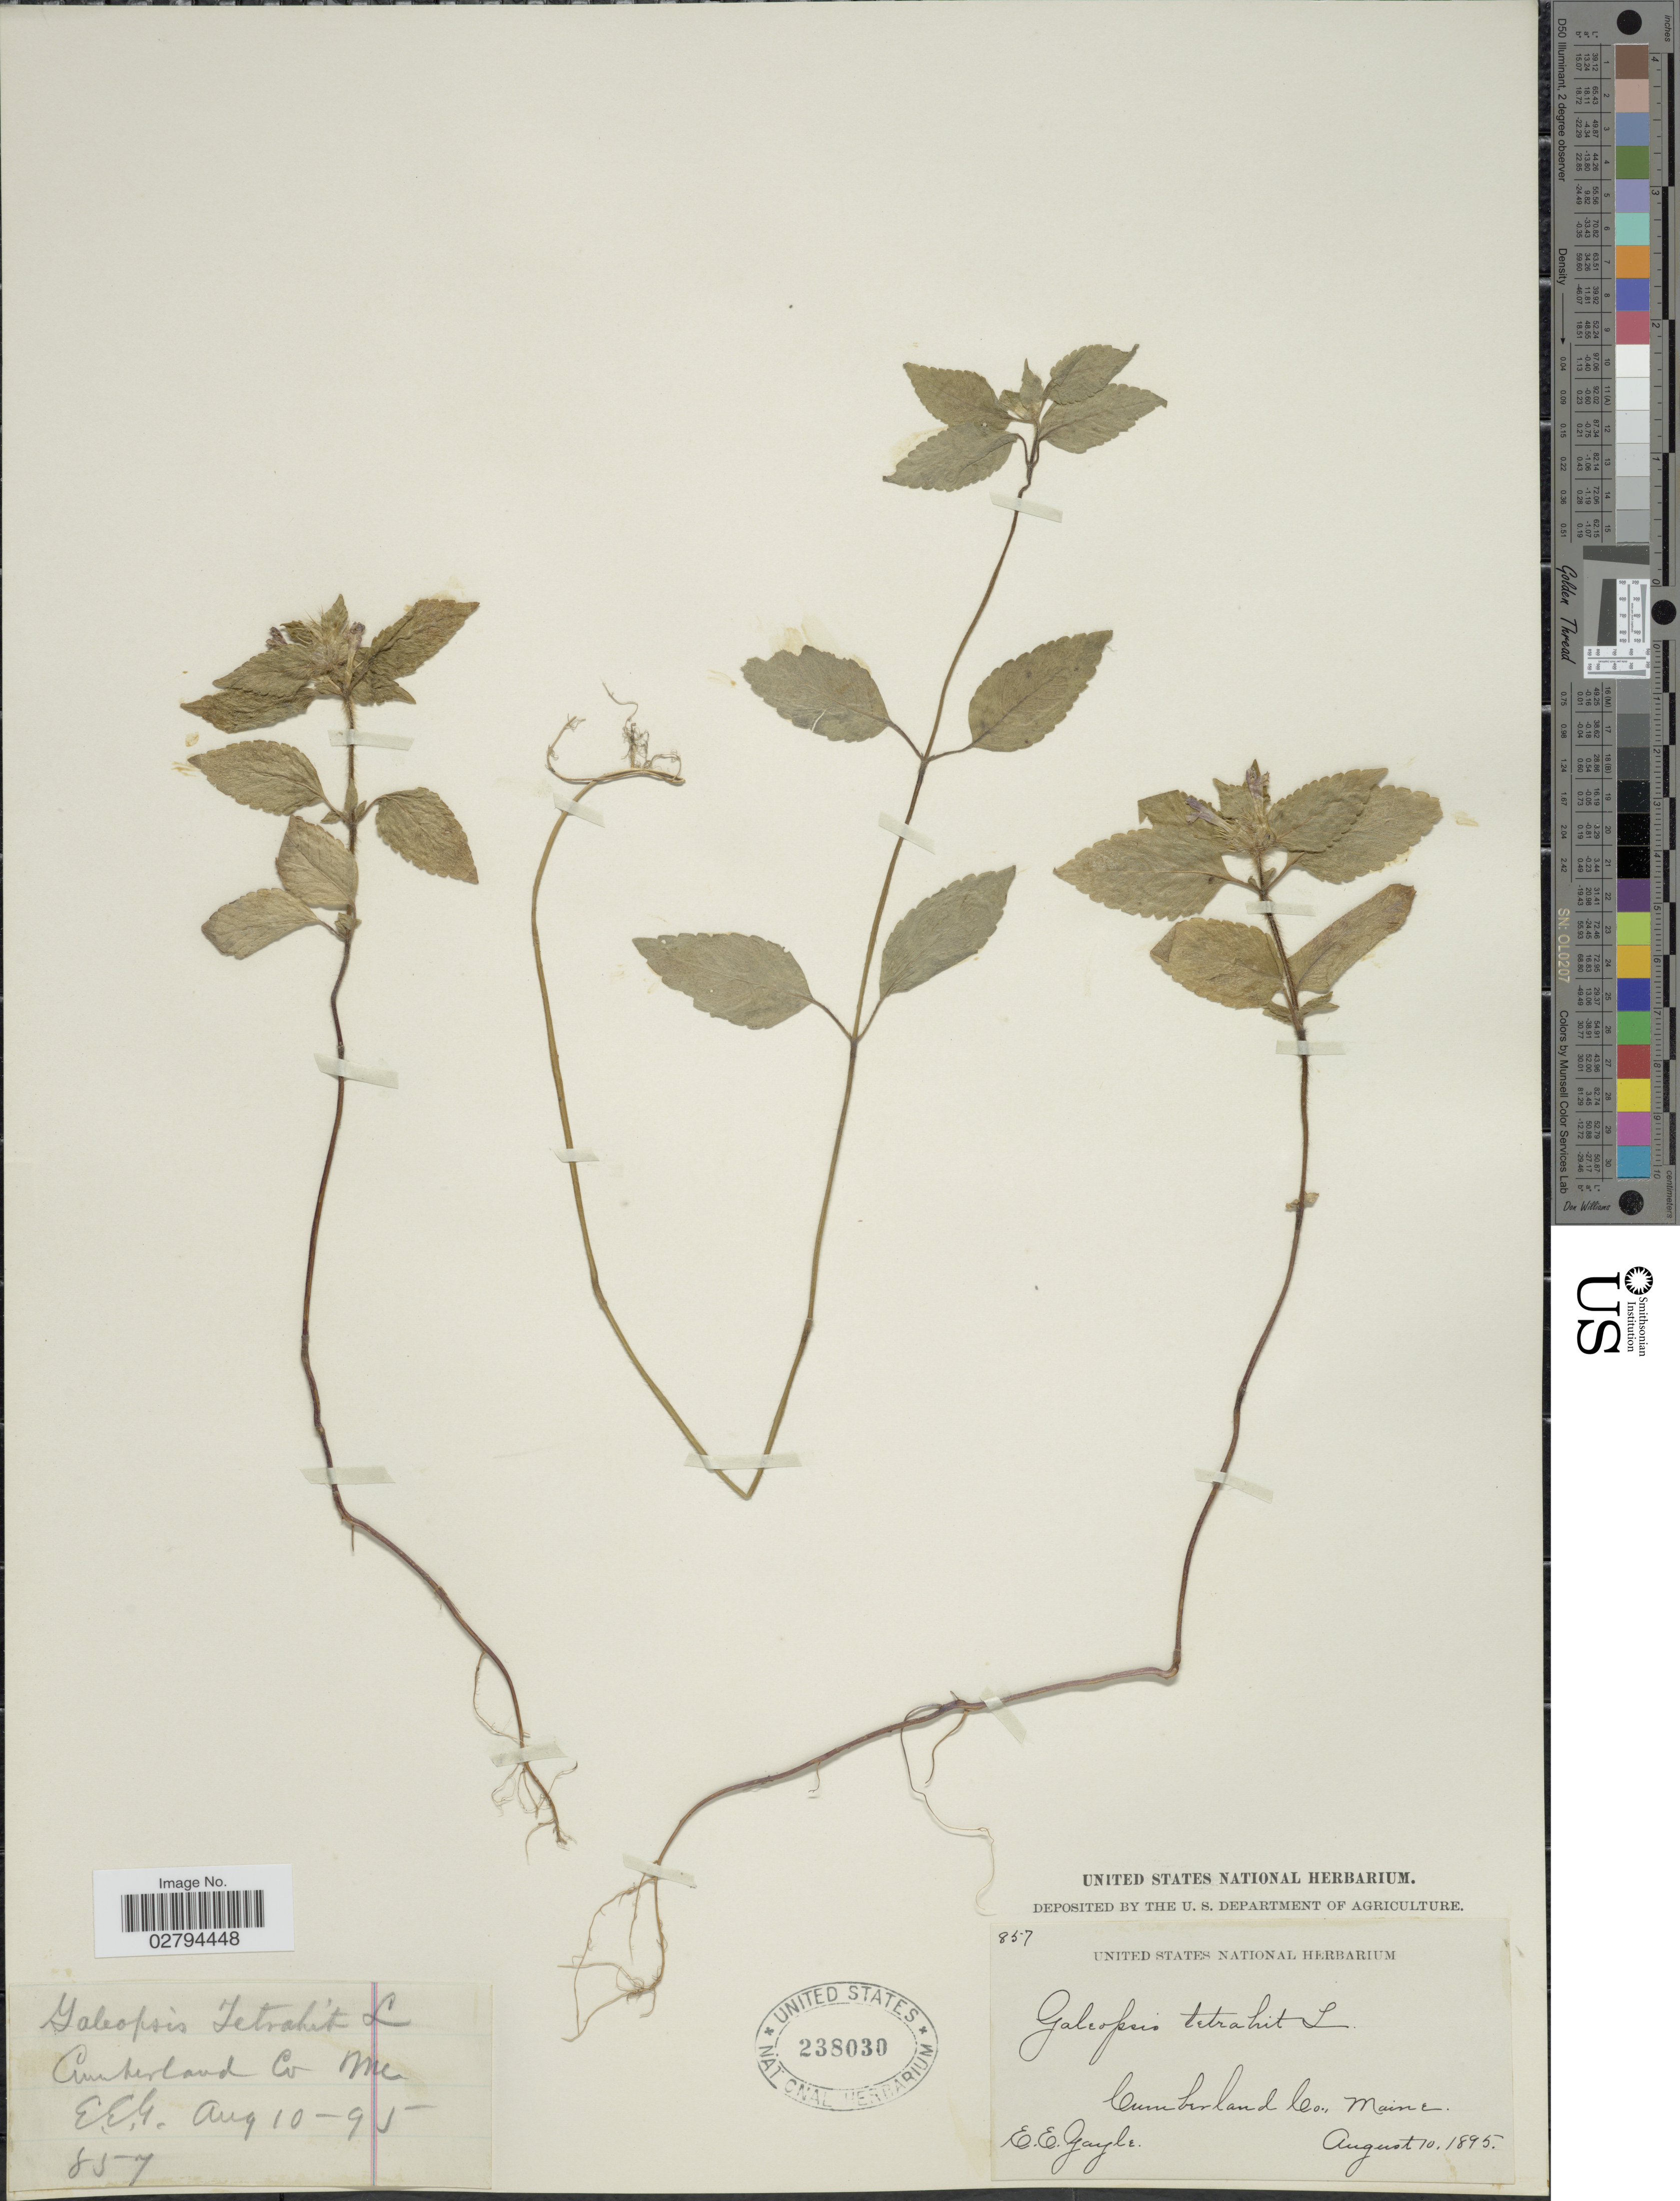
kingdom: Plantae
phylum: Tracheophyta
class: Magnoliopsida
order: Lamiales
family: Lamiaceae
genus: Galeopsis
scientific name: Galeopsis tetrahit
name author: L.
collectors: E. Gayle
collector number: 857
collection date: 1895-08-10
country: United States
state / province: Maine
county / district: Cumberland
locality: Cumberland Co.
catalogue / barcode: US 238030